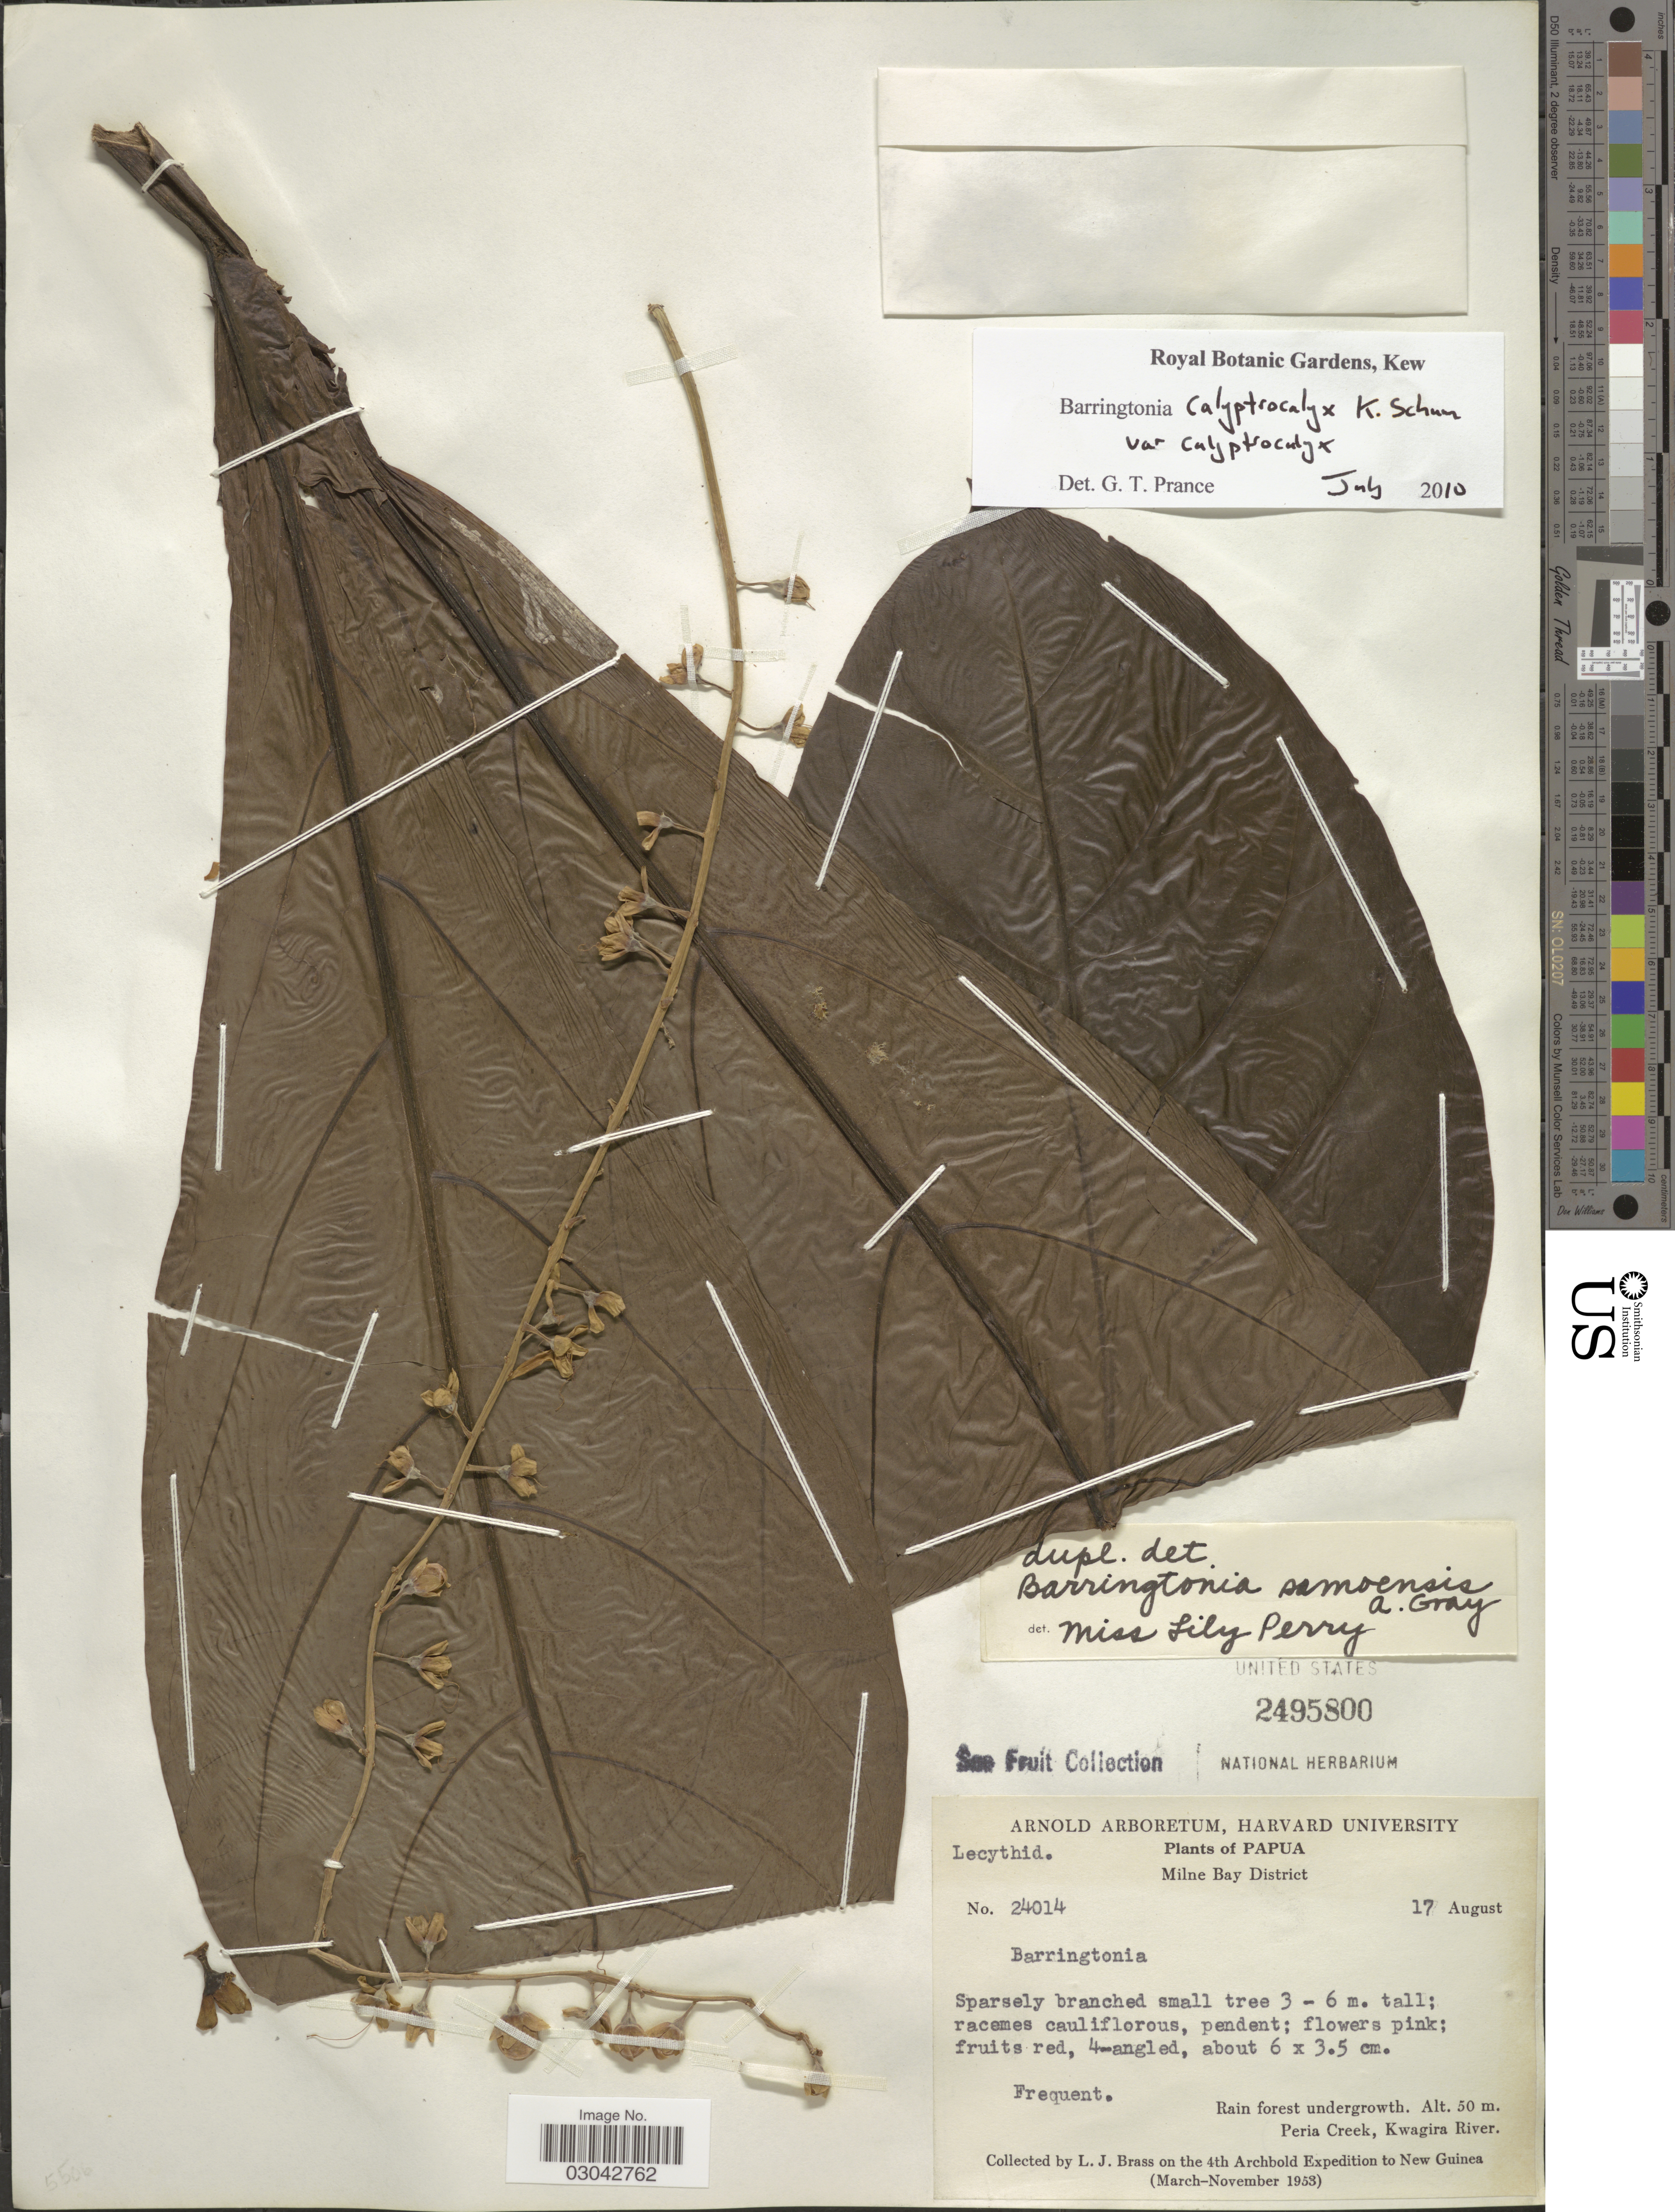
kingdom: Plantae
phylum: Tracheophyta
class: Magnoliopsida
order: Ericales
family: Lecythidaceae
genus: Barringtonia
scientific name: Barringtonia calyptrocalyx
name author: K. Schum.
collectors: L. J. Brass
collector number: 24014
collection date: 1953-08-17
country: Papua New Guinea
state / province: Milne Bay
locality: Papua. Milne Bay District. Peria Creek, Kwagira River.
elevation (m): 50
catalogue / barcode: US 2495800